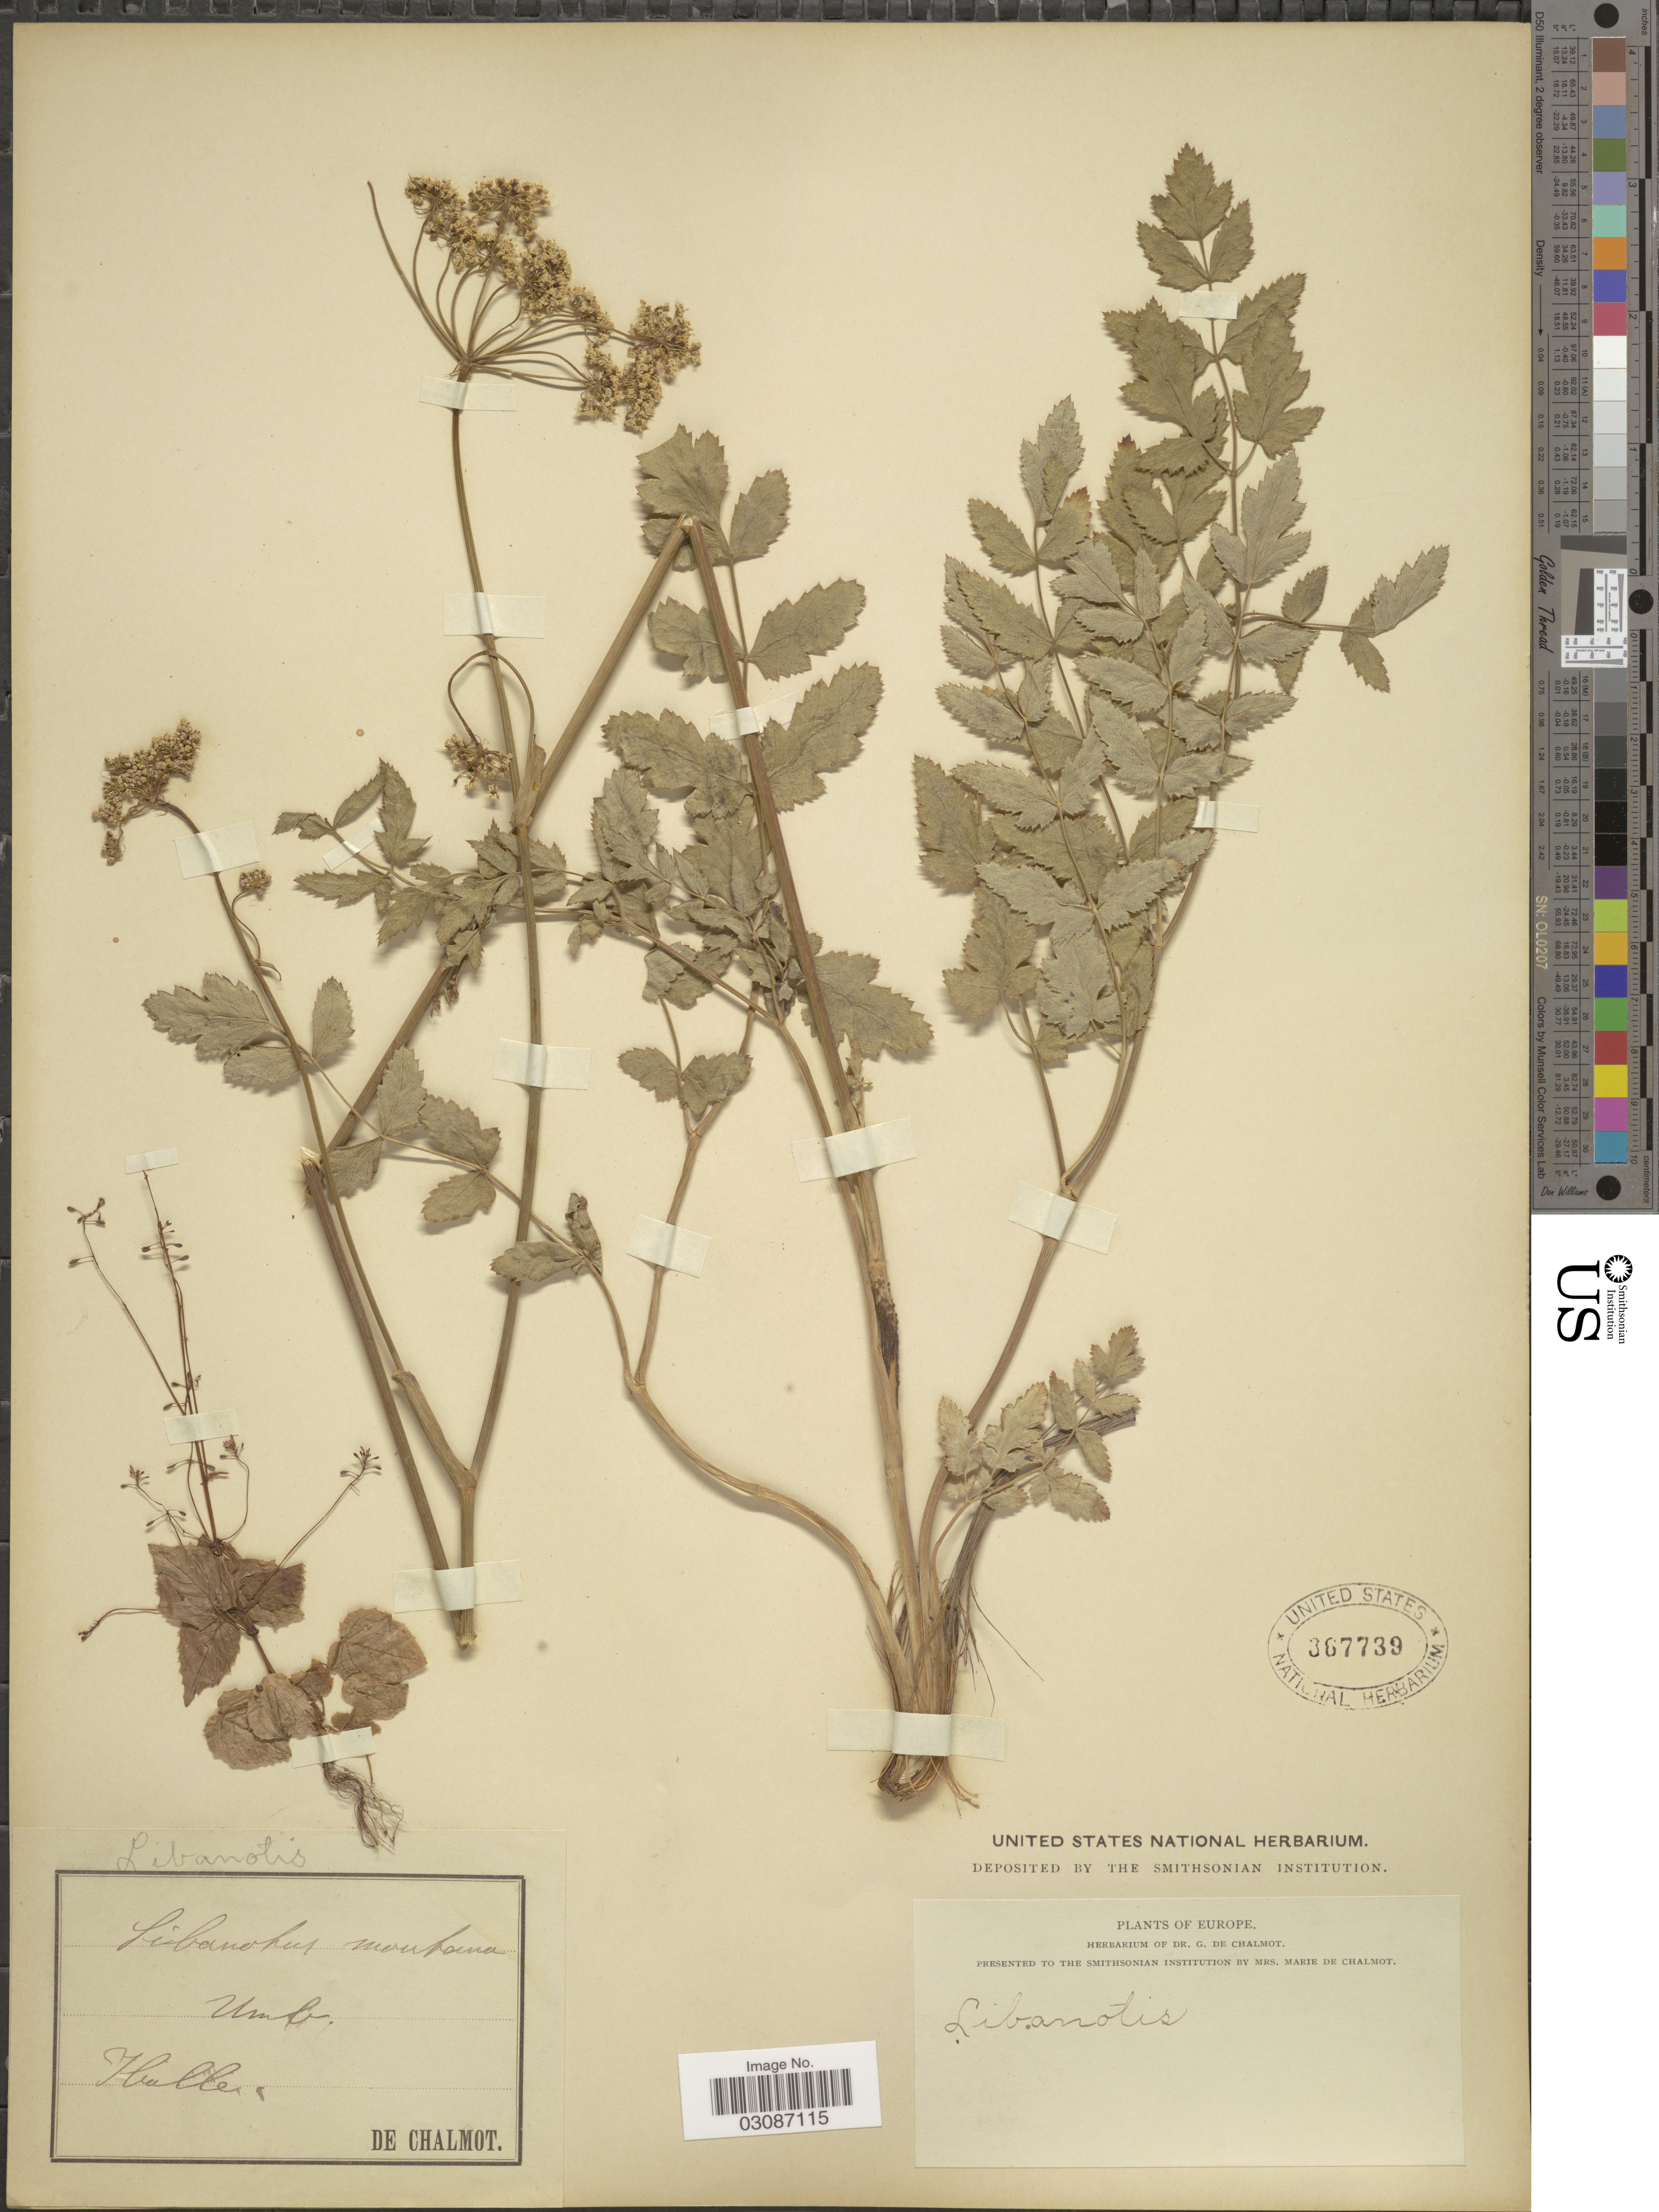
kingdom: Plantae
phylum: Tracheophyta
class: Magnoliopsida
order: Apiales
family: Apiaceae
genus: Seseli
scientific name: Seseli libanotis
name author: Koch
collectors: G. de Chalmot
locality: Europe. Iballe. [interpreted]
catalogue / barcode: US 367739